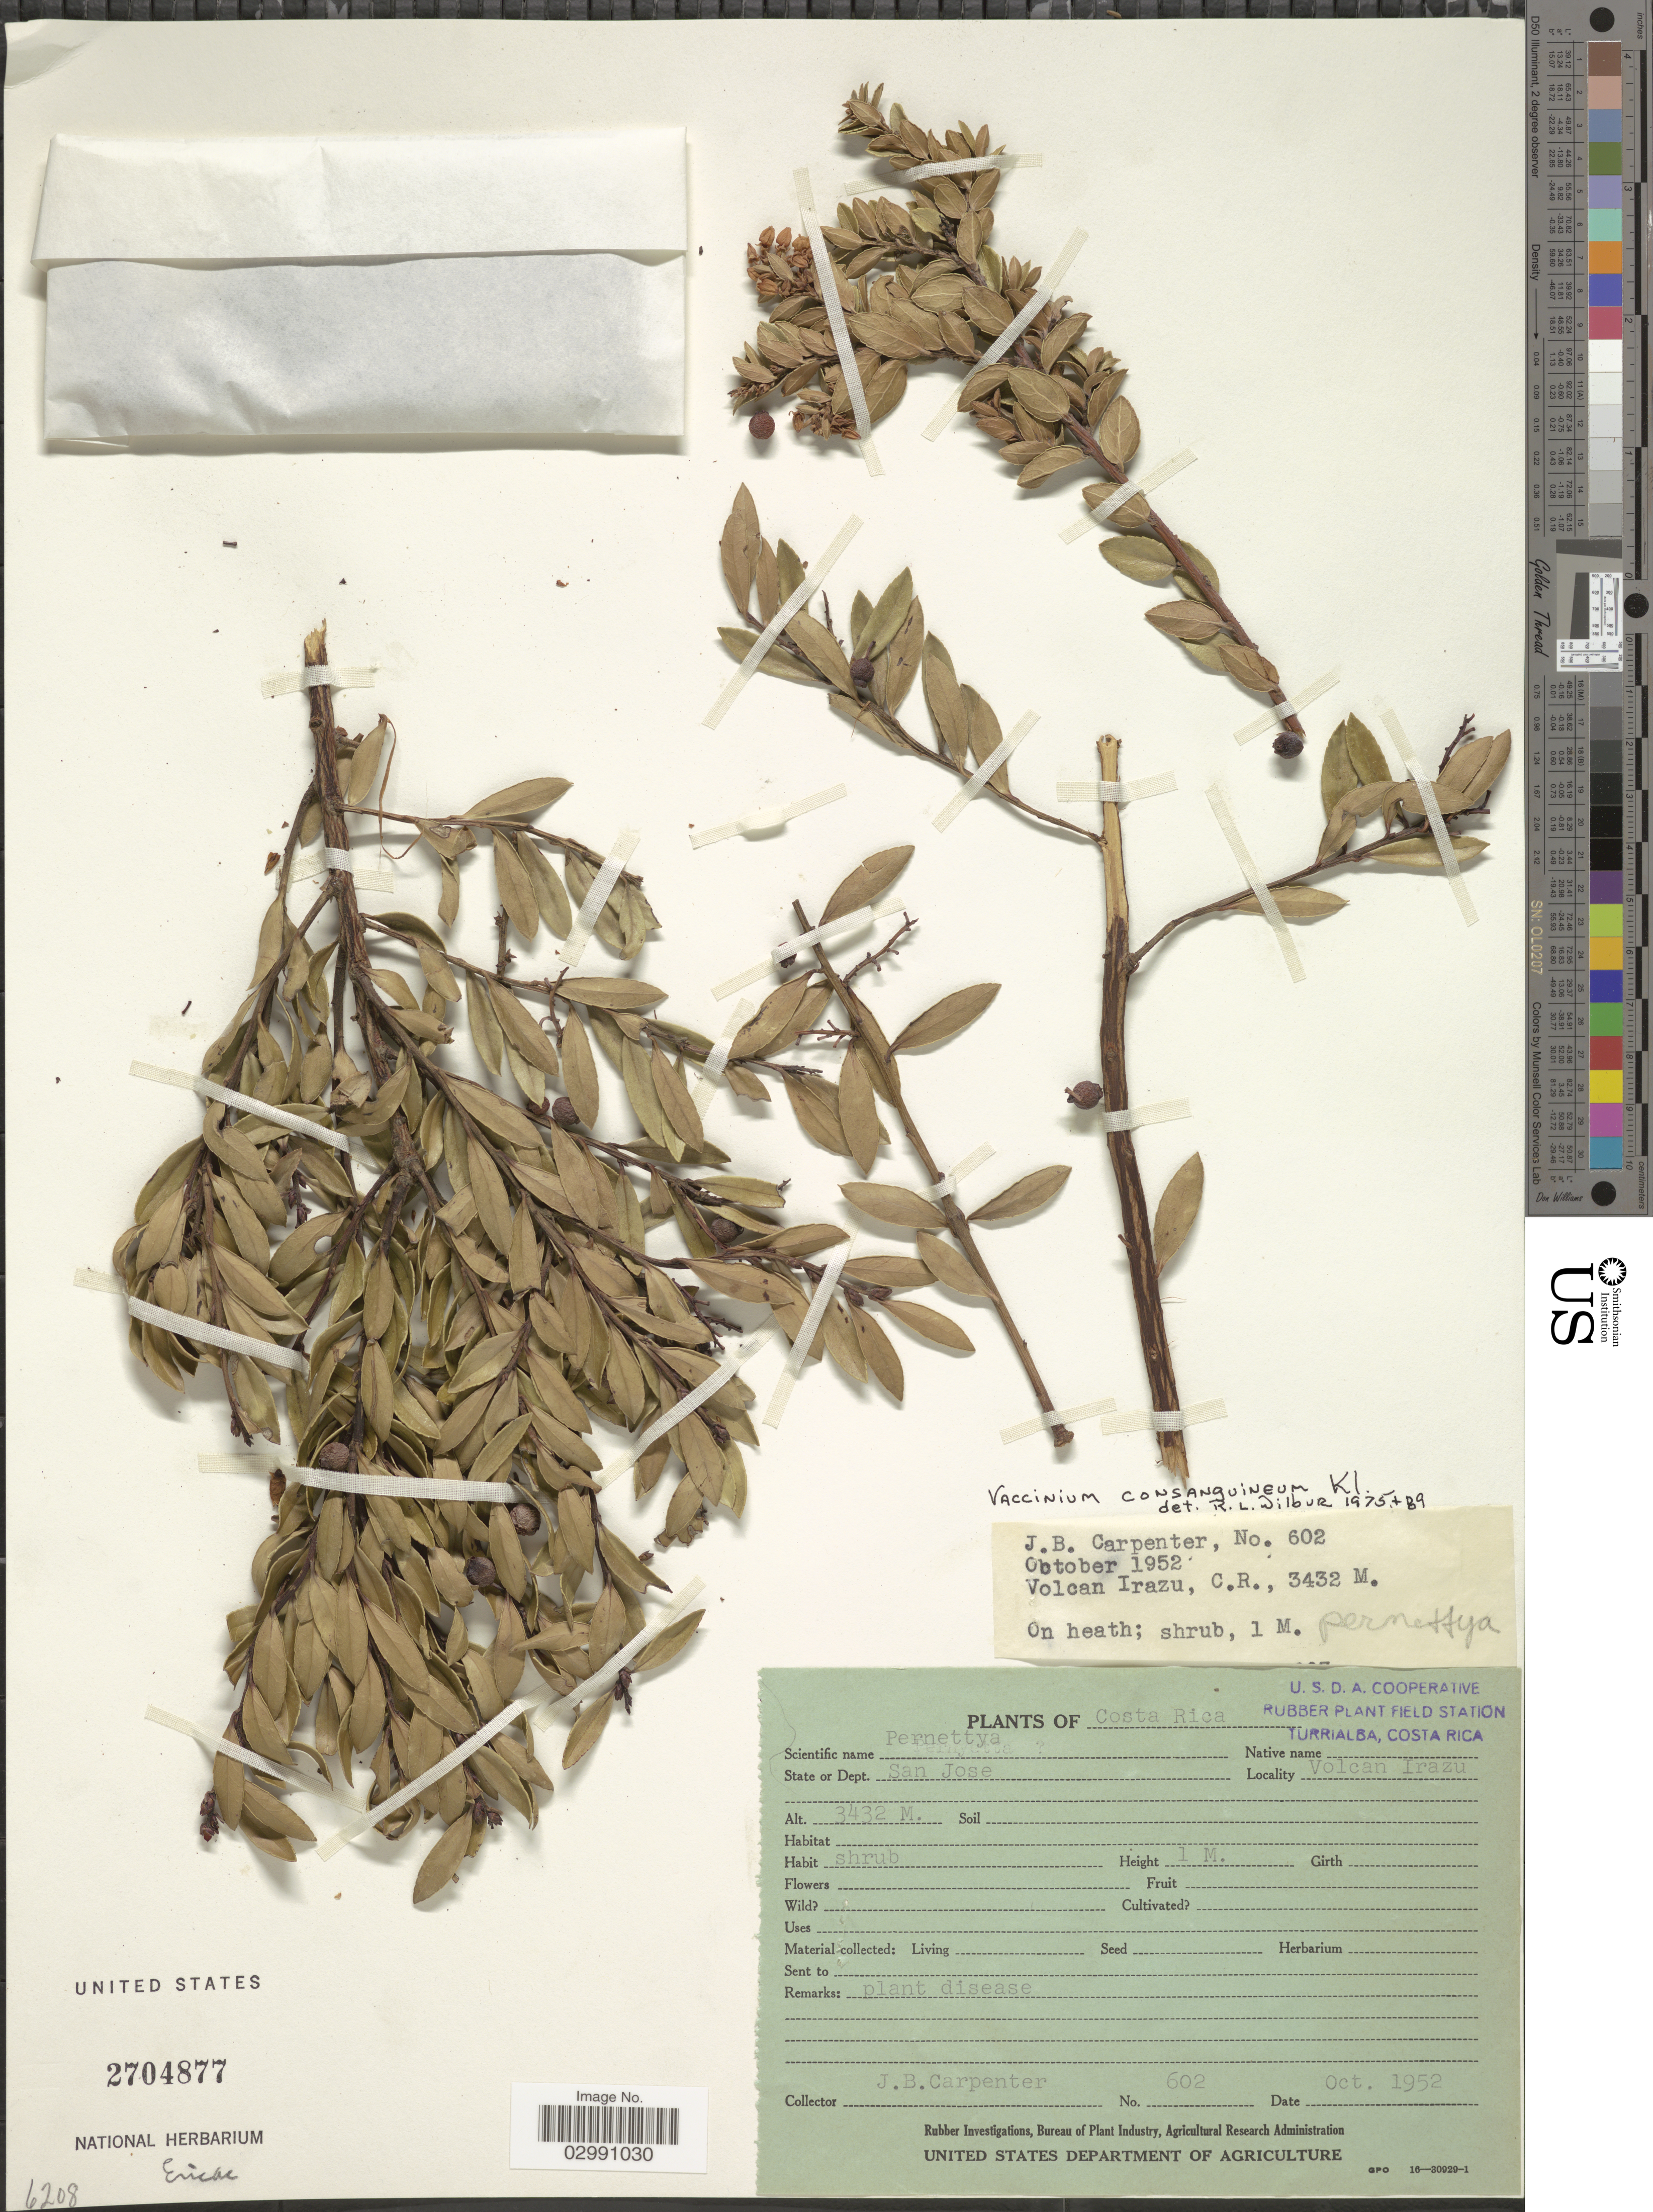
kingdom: Plantae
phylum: Tracheophyta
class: Magnoliopsida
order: Ericales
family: Ericaceae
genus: Vaccinium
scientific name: Vaccinium consanguineum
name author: Klotzsch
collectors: J. Carpenter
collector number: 602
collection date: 1952-10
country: Costa Rica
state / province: San José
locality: Dept. San Jose, Volcan Irazu.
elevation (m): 3432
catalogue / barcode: US 2704877